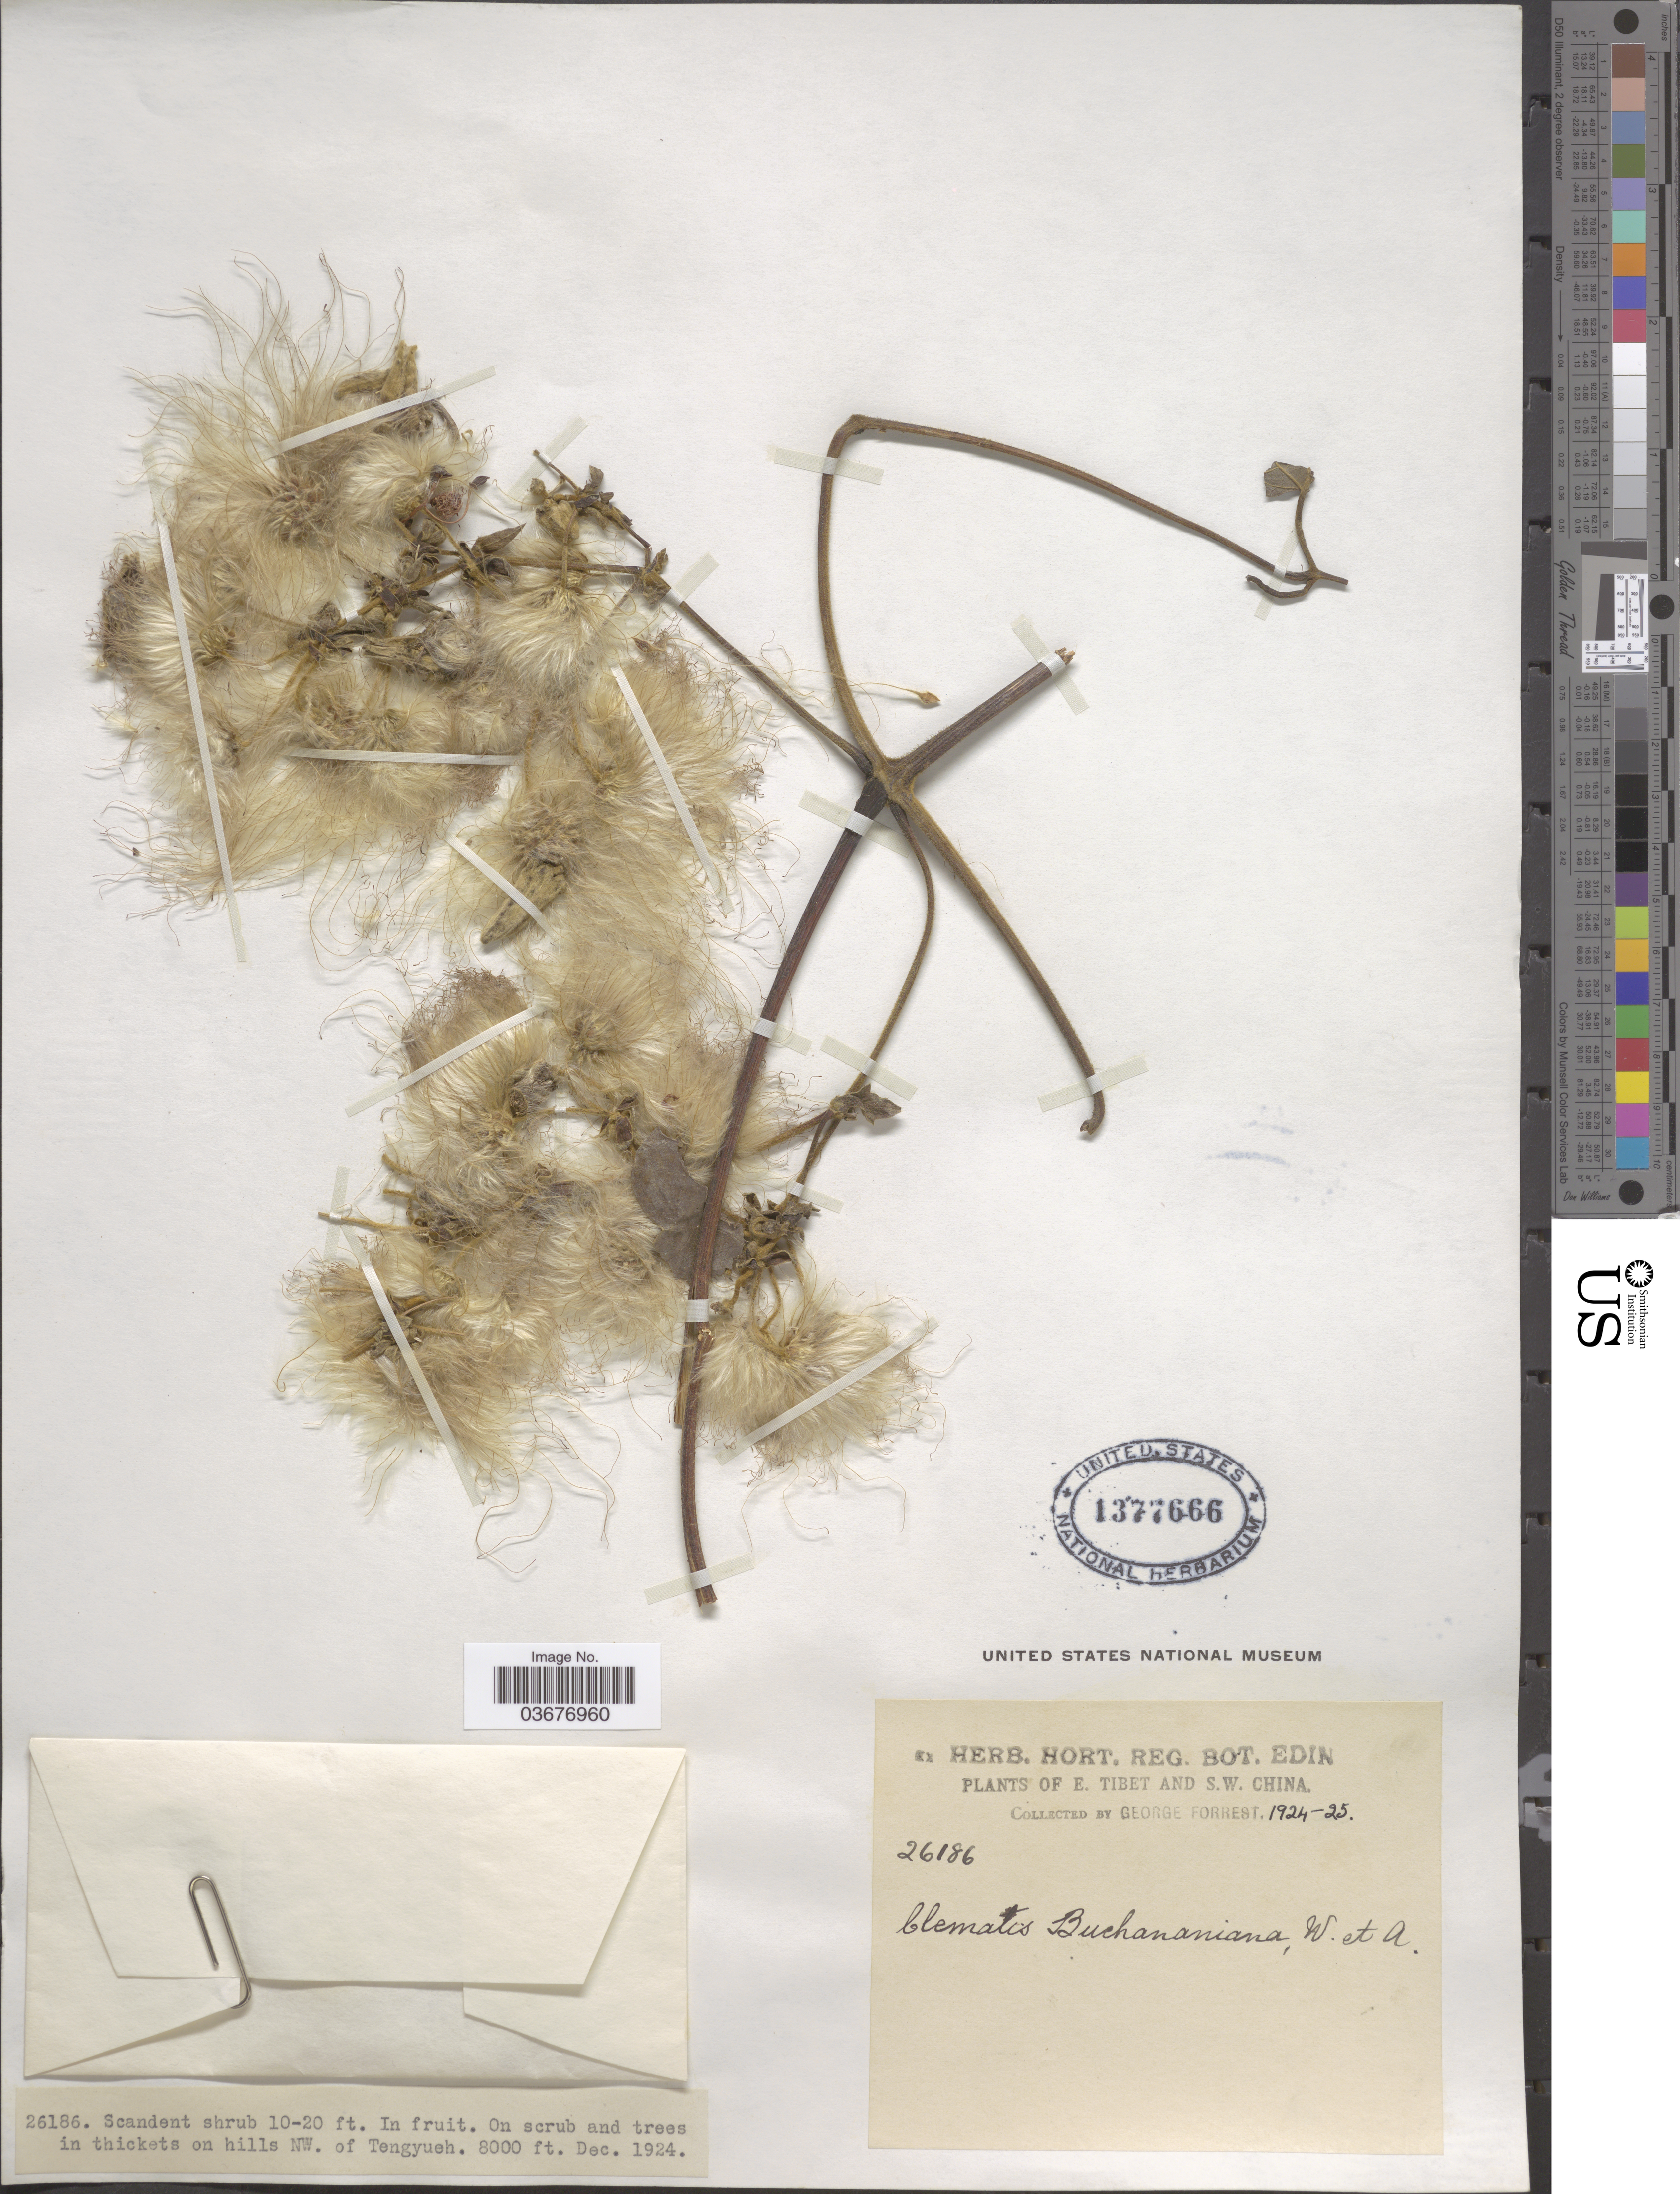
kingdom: Plantae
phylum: Tracheophyta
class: Magnoliopsida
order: Ranunculales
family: Ranunculaceae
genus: Clematis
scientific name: Clematis buchananiana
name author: DC.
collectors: G. Forrest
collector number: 26186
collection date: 1924-12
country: China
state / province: Xizang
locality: E. Tibet and S. W. China. NW. of Tengyueh.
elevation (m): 2438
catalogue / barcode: US 1377666